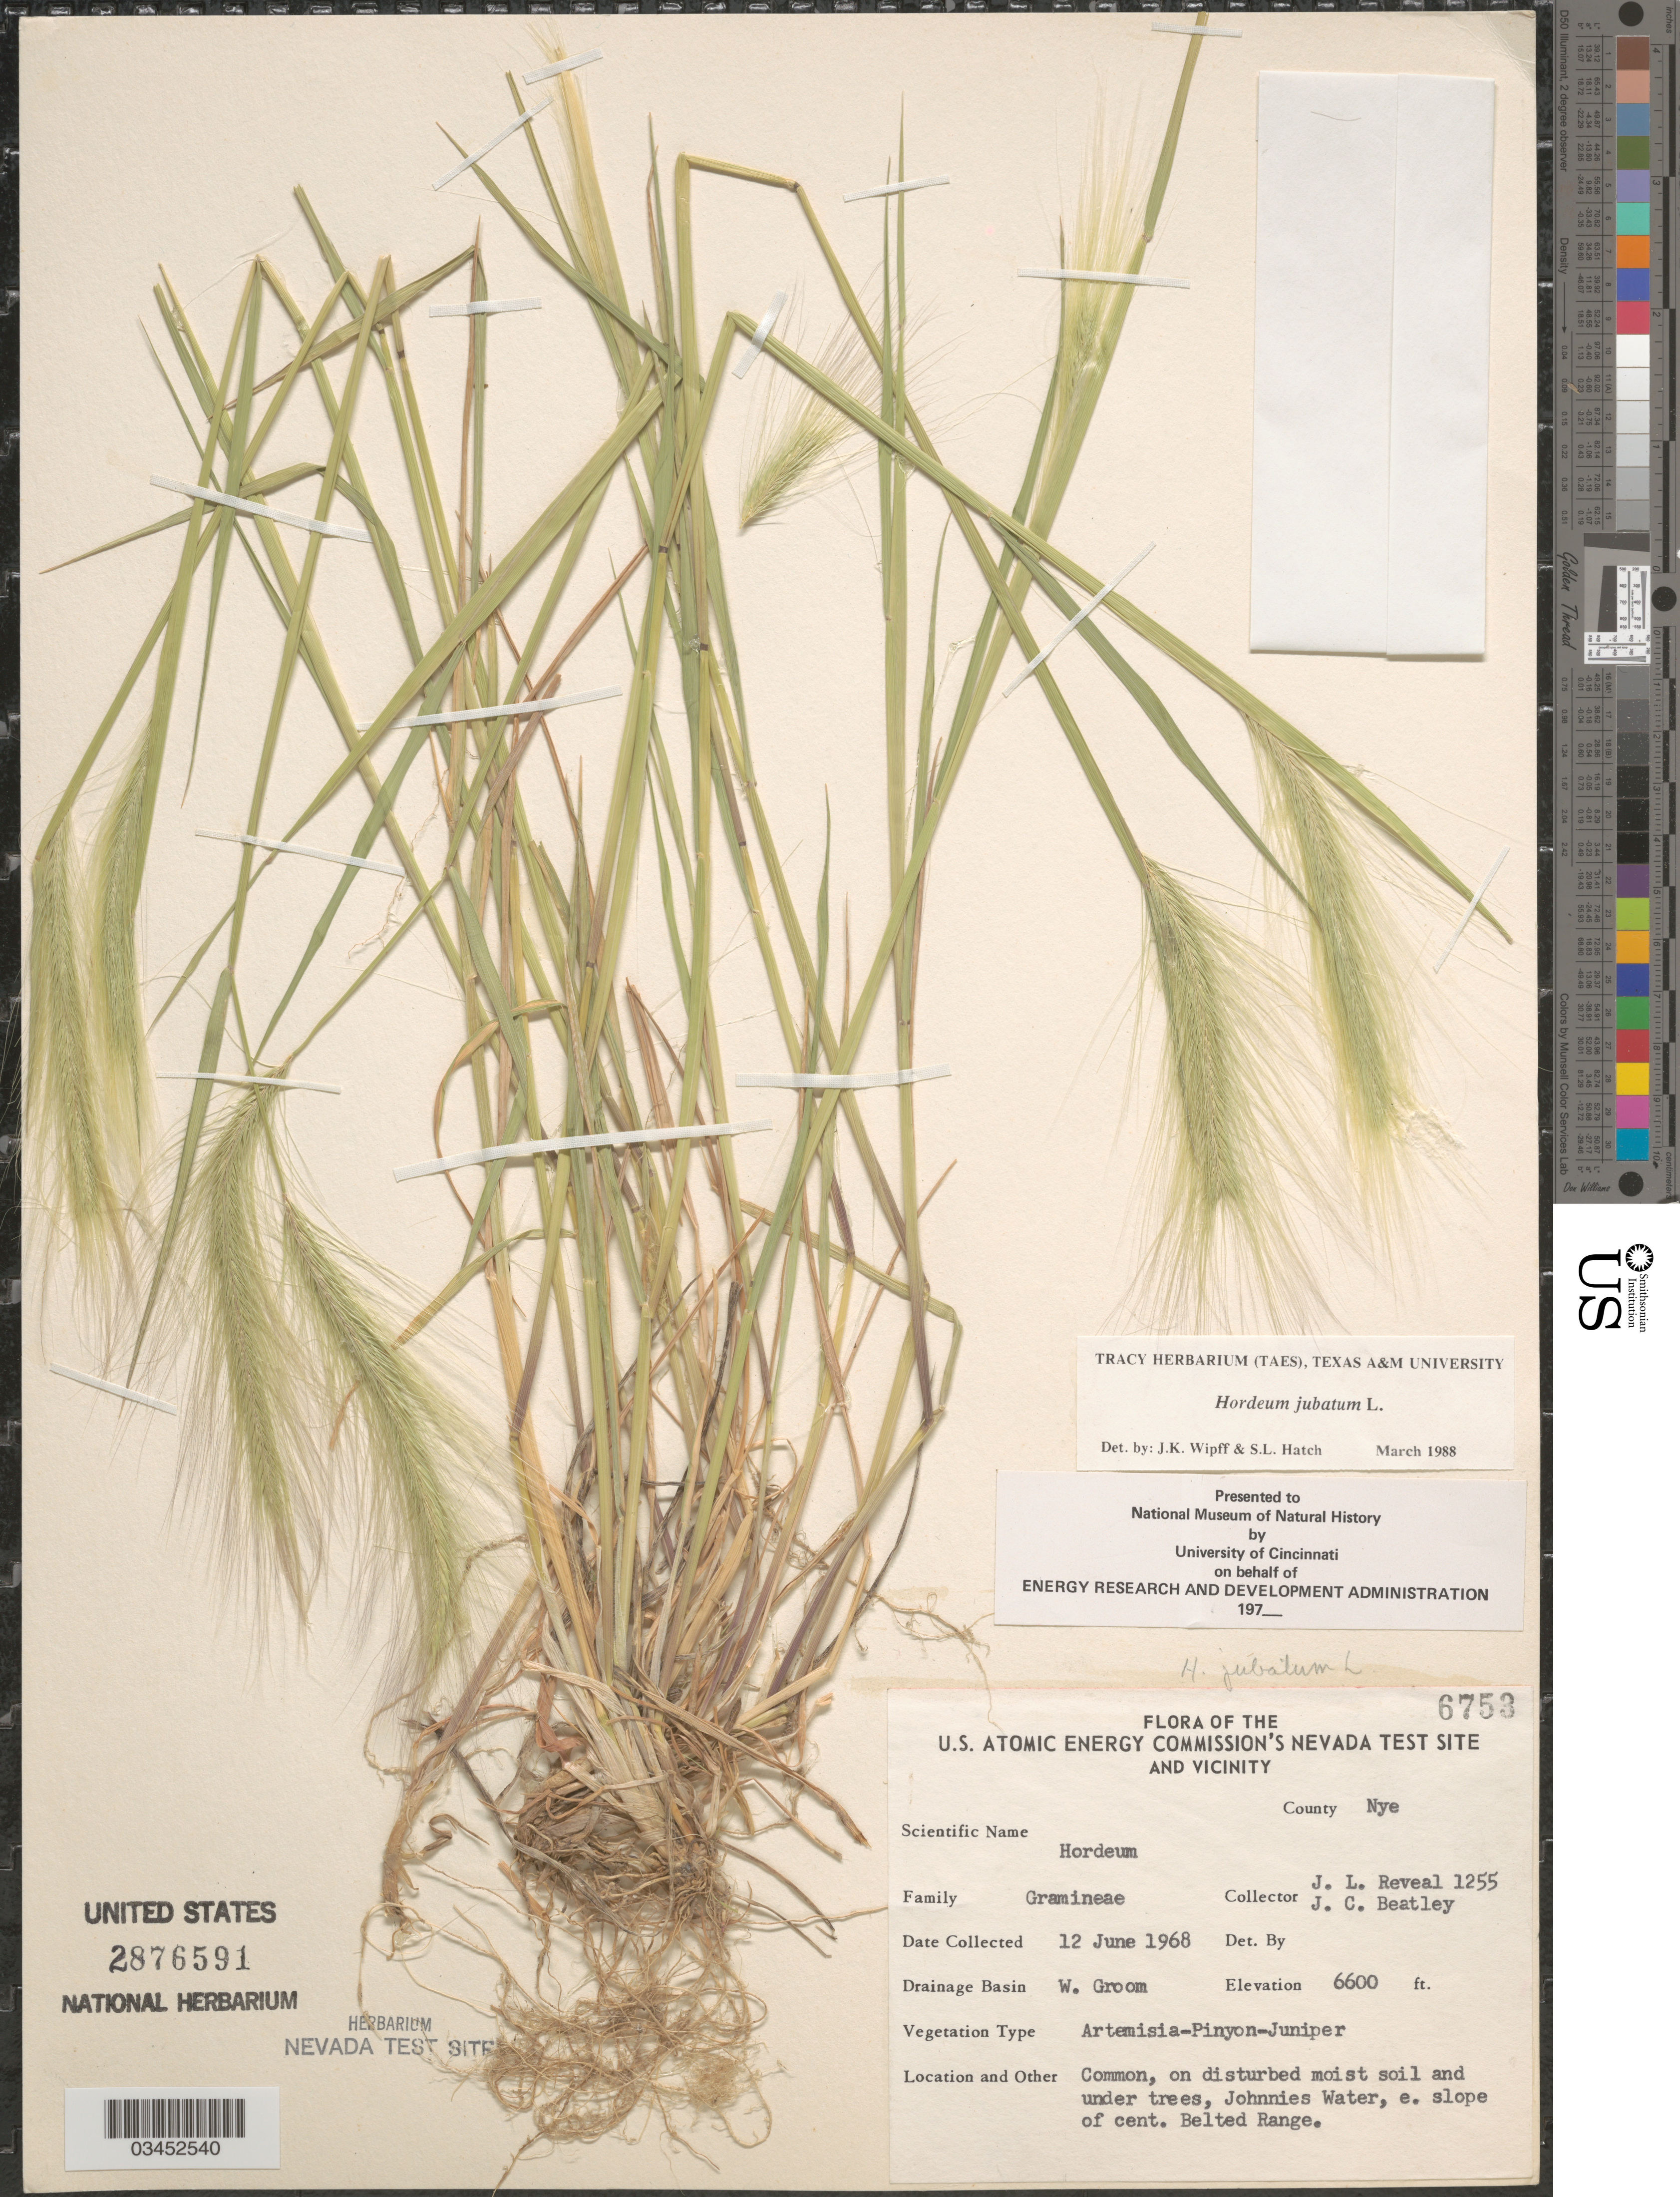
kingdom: Plantae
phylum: Tracheophyta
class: Liliopsida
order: Poales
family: Poaceae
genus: Hordeum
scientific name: Hordeum jubatum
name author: L.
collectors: J. L. Reveal & J. C. Beatley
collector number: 1255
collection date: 1968-06-12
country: United States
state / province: Nevada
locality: U.S. Atomic Energy Commission's Nevada Test Site and Vicinity. County Nye. Drainage Basin W. Groom. Common, on disturbed moist soil and under trees, Johnnies Water, e. slope of cent. Belted Range.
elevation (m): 2012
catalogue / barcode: US 2876591